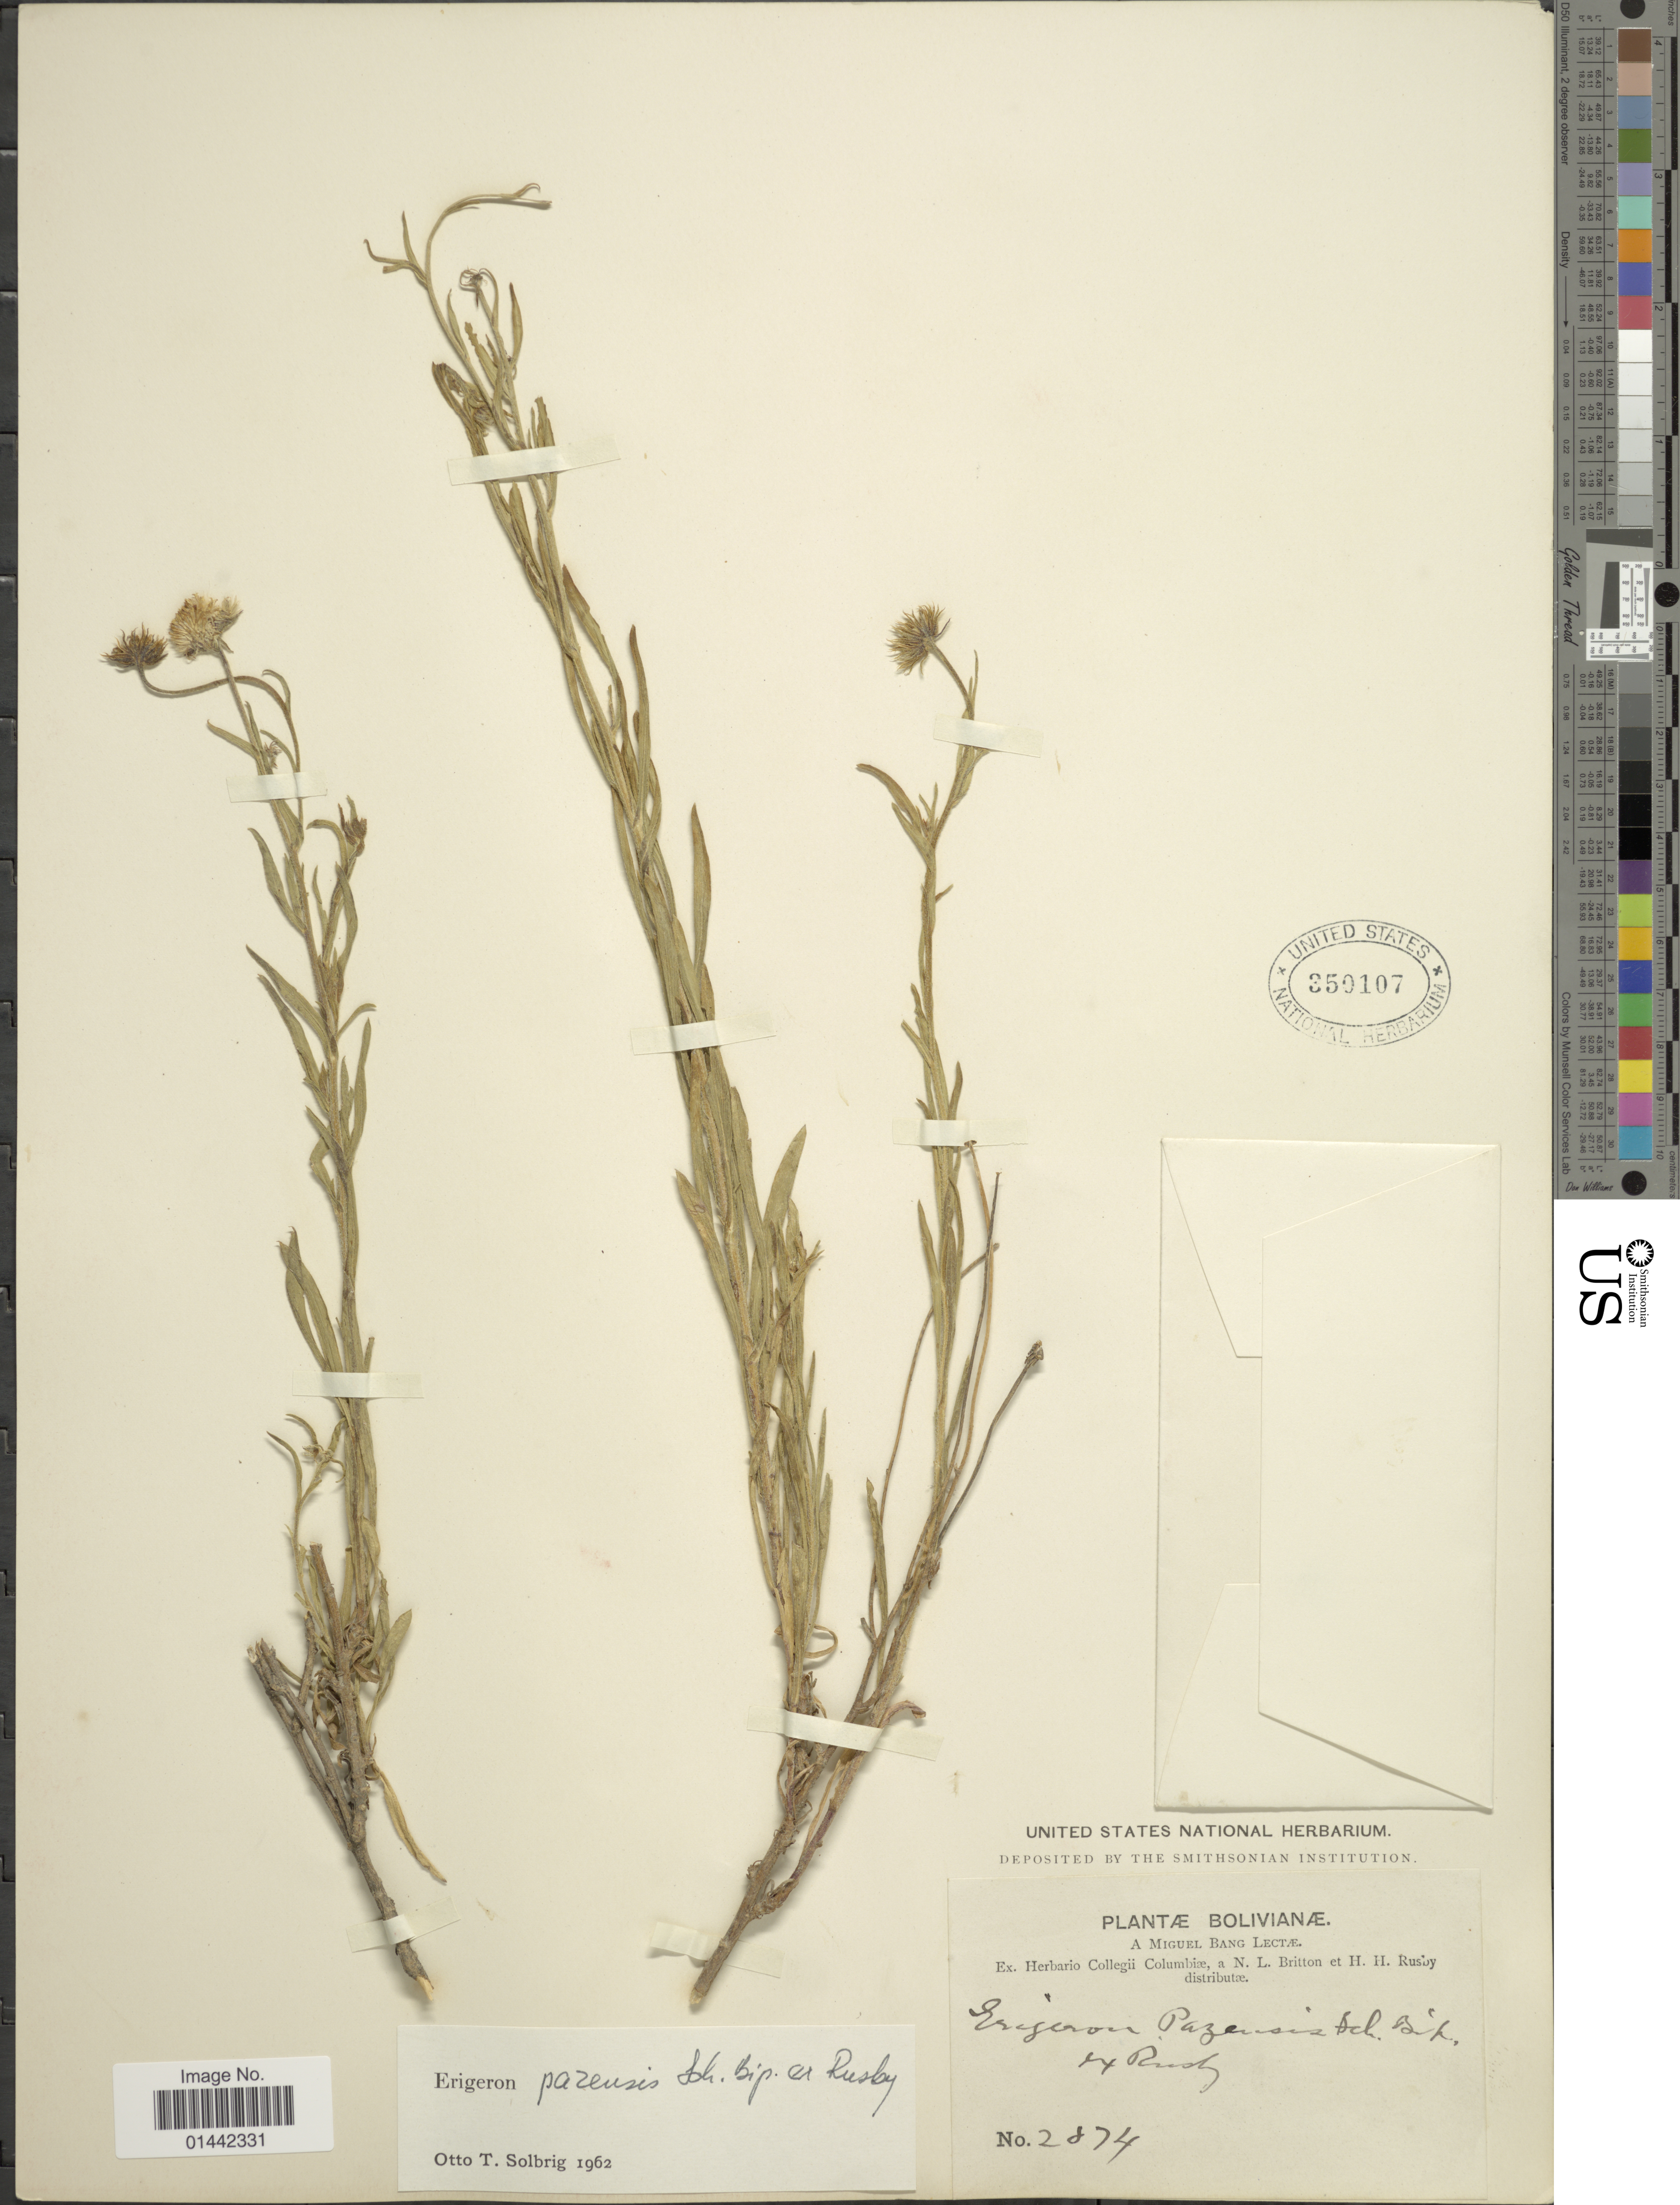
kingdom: Plantae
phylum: Tracheophyta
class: Magnoliopsida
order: Asterales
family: Asteraceae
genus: Erigeron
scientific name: Erigeron pazensis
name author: Sch. Bip. ex Rusby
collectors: M. Bang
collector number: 2874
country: Bolivia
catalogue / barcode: US 350107